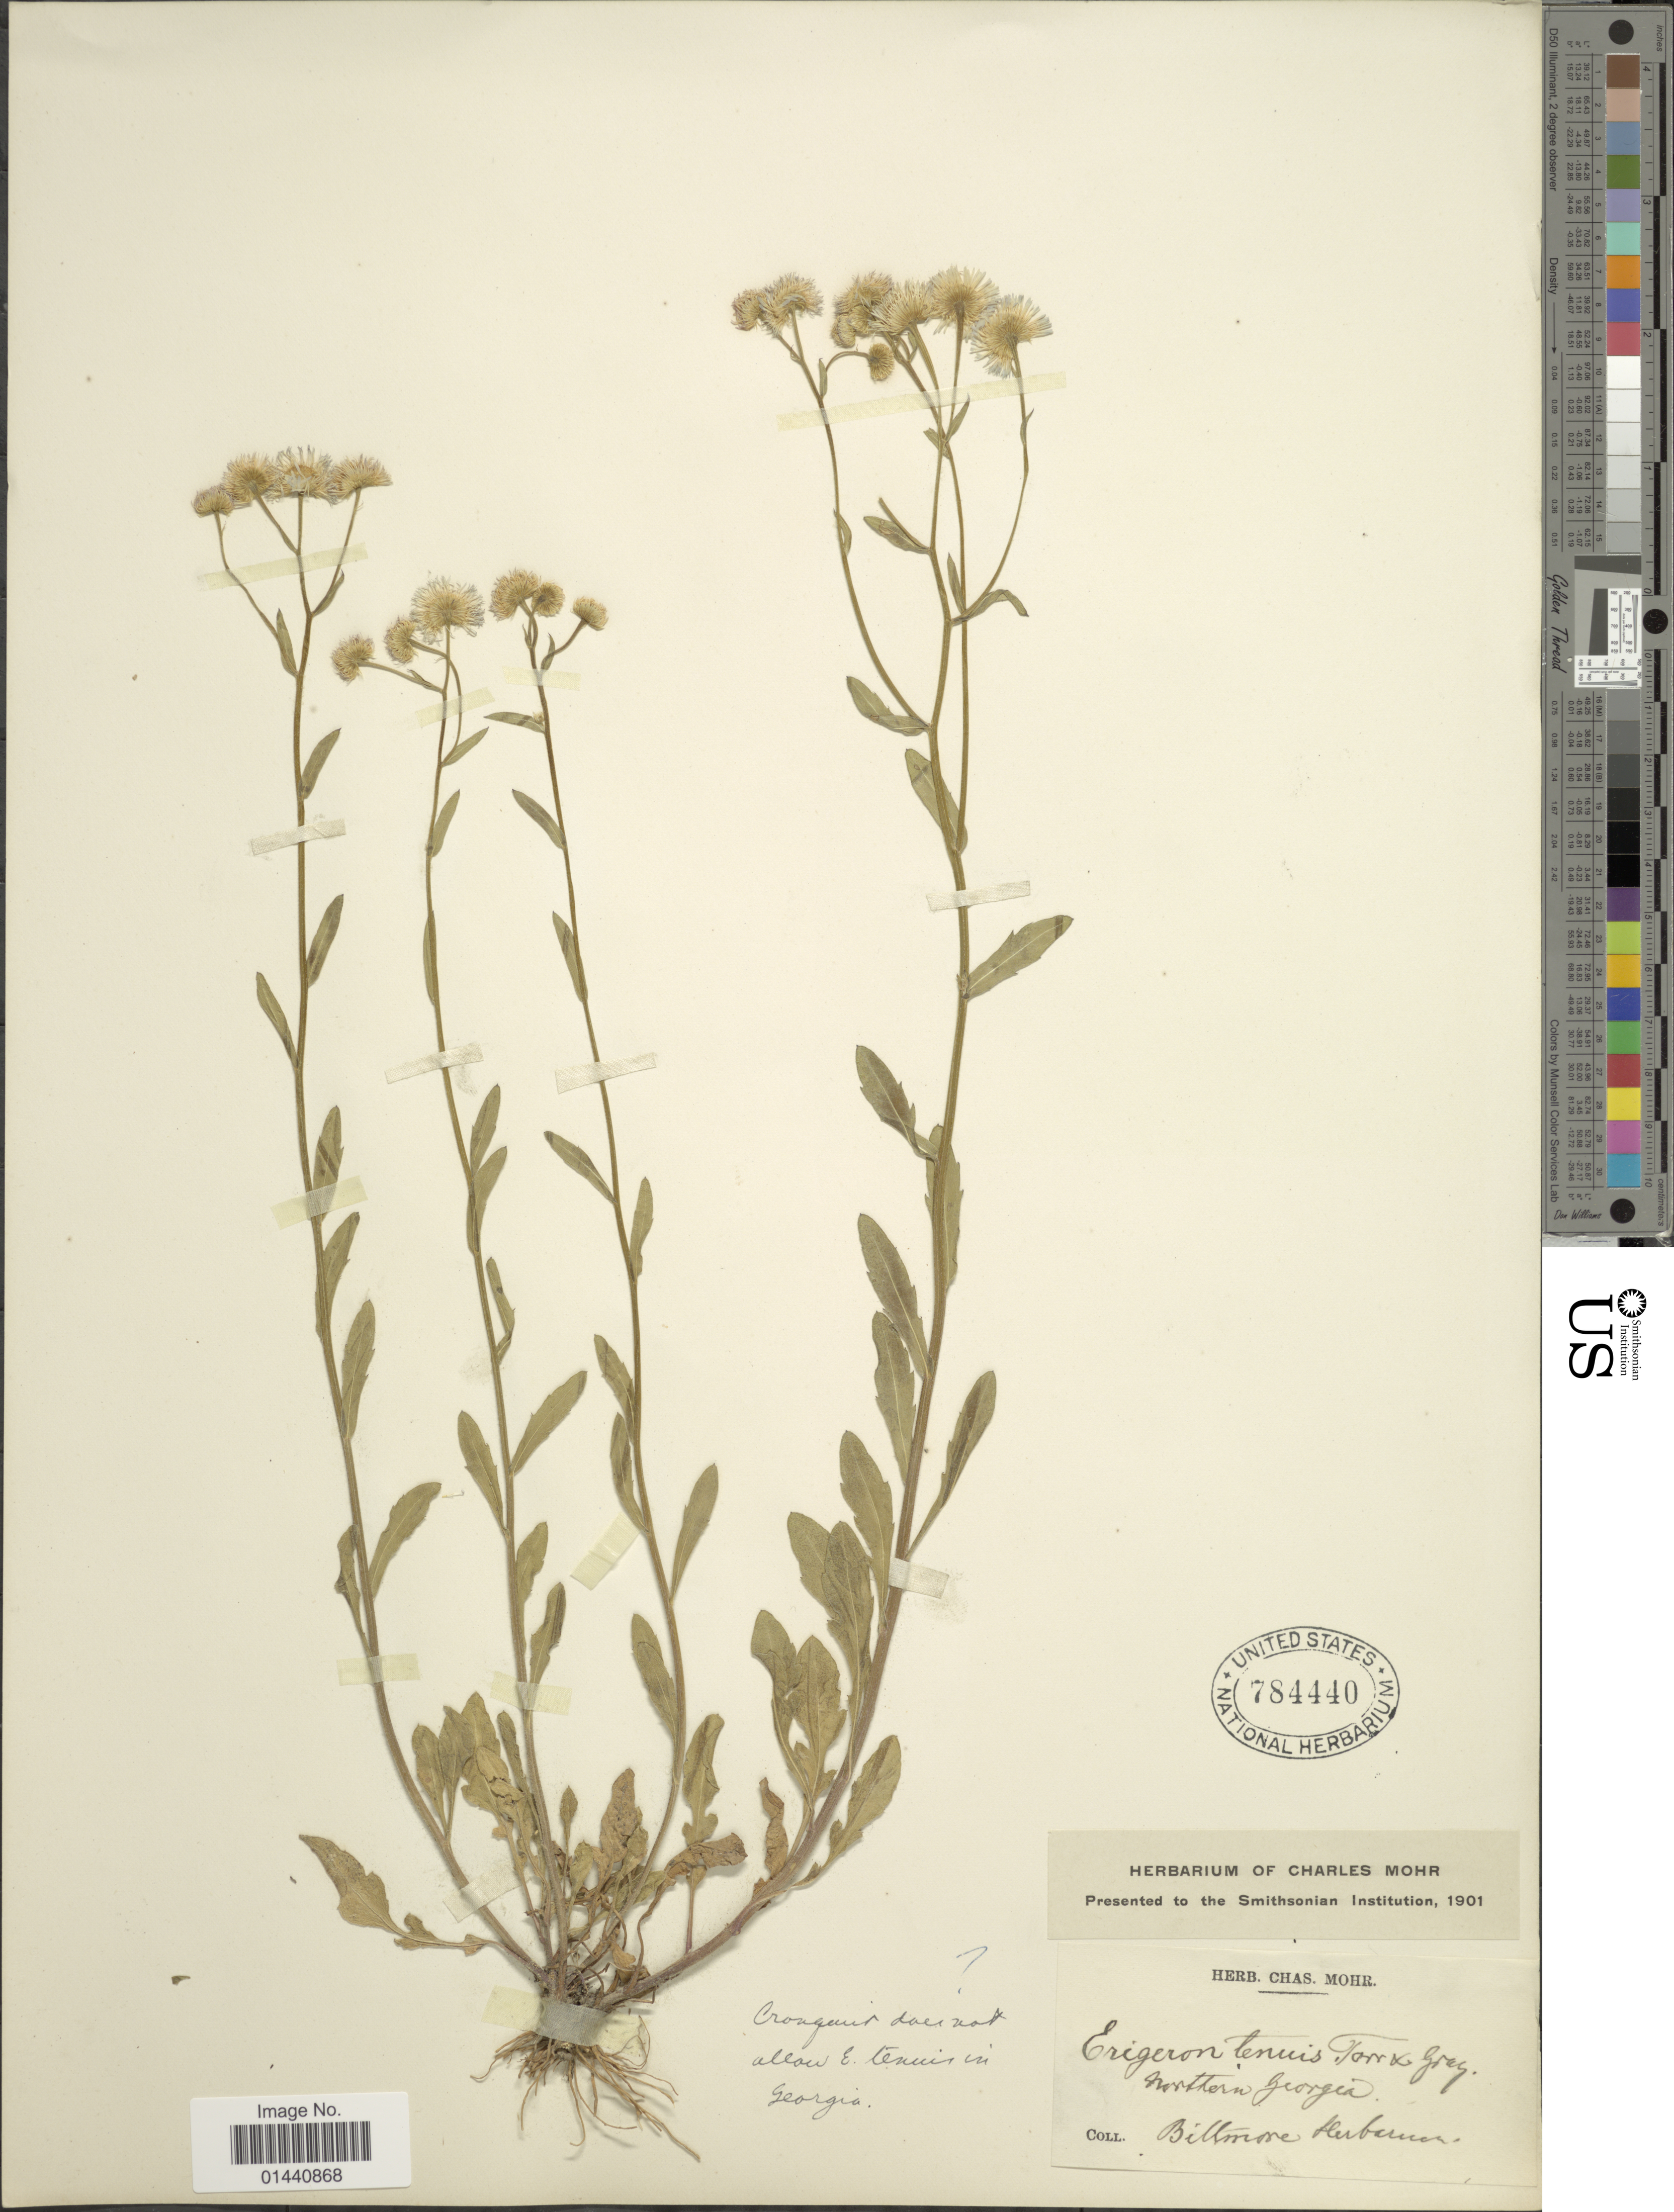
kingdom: Plantae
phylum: Tracheophyta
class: Magnoliopsida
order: Asterales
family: Asteraceae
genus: Erigeron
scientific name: Erigeron tenuis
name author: Torr. & A. Gray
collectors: ex herb. Biltmore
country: United States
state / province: Georgia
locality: Northern Georgia.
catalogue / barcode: US 784440